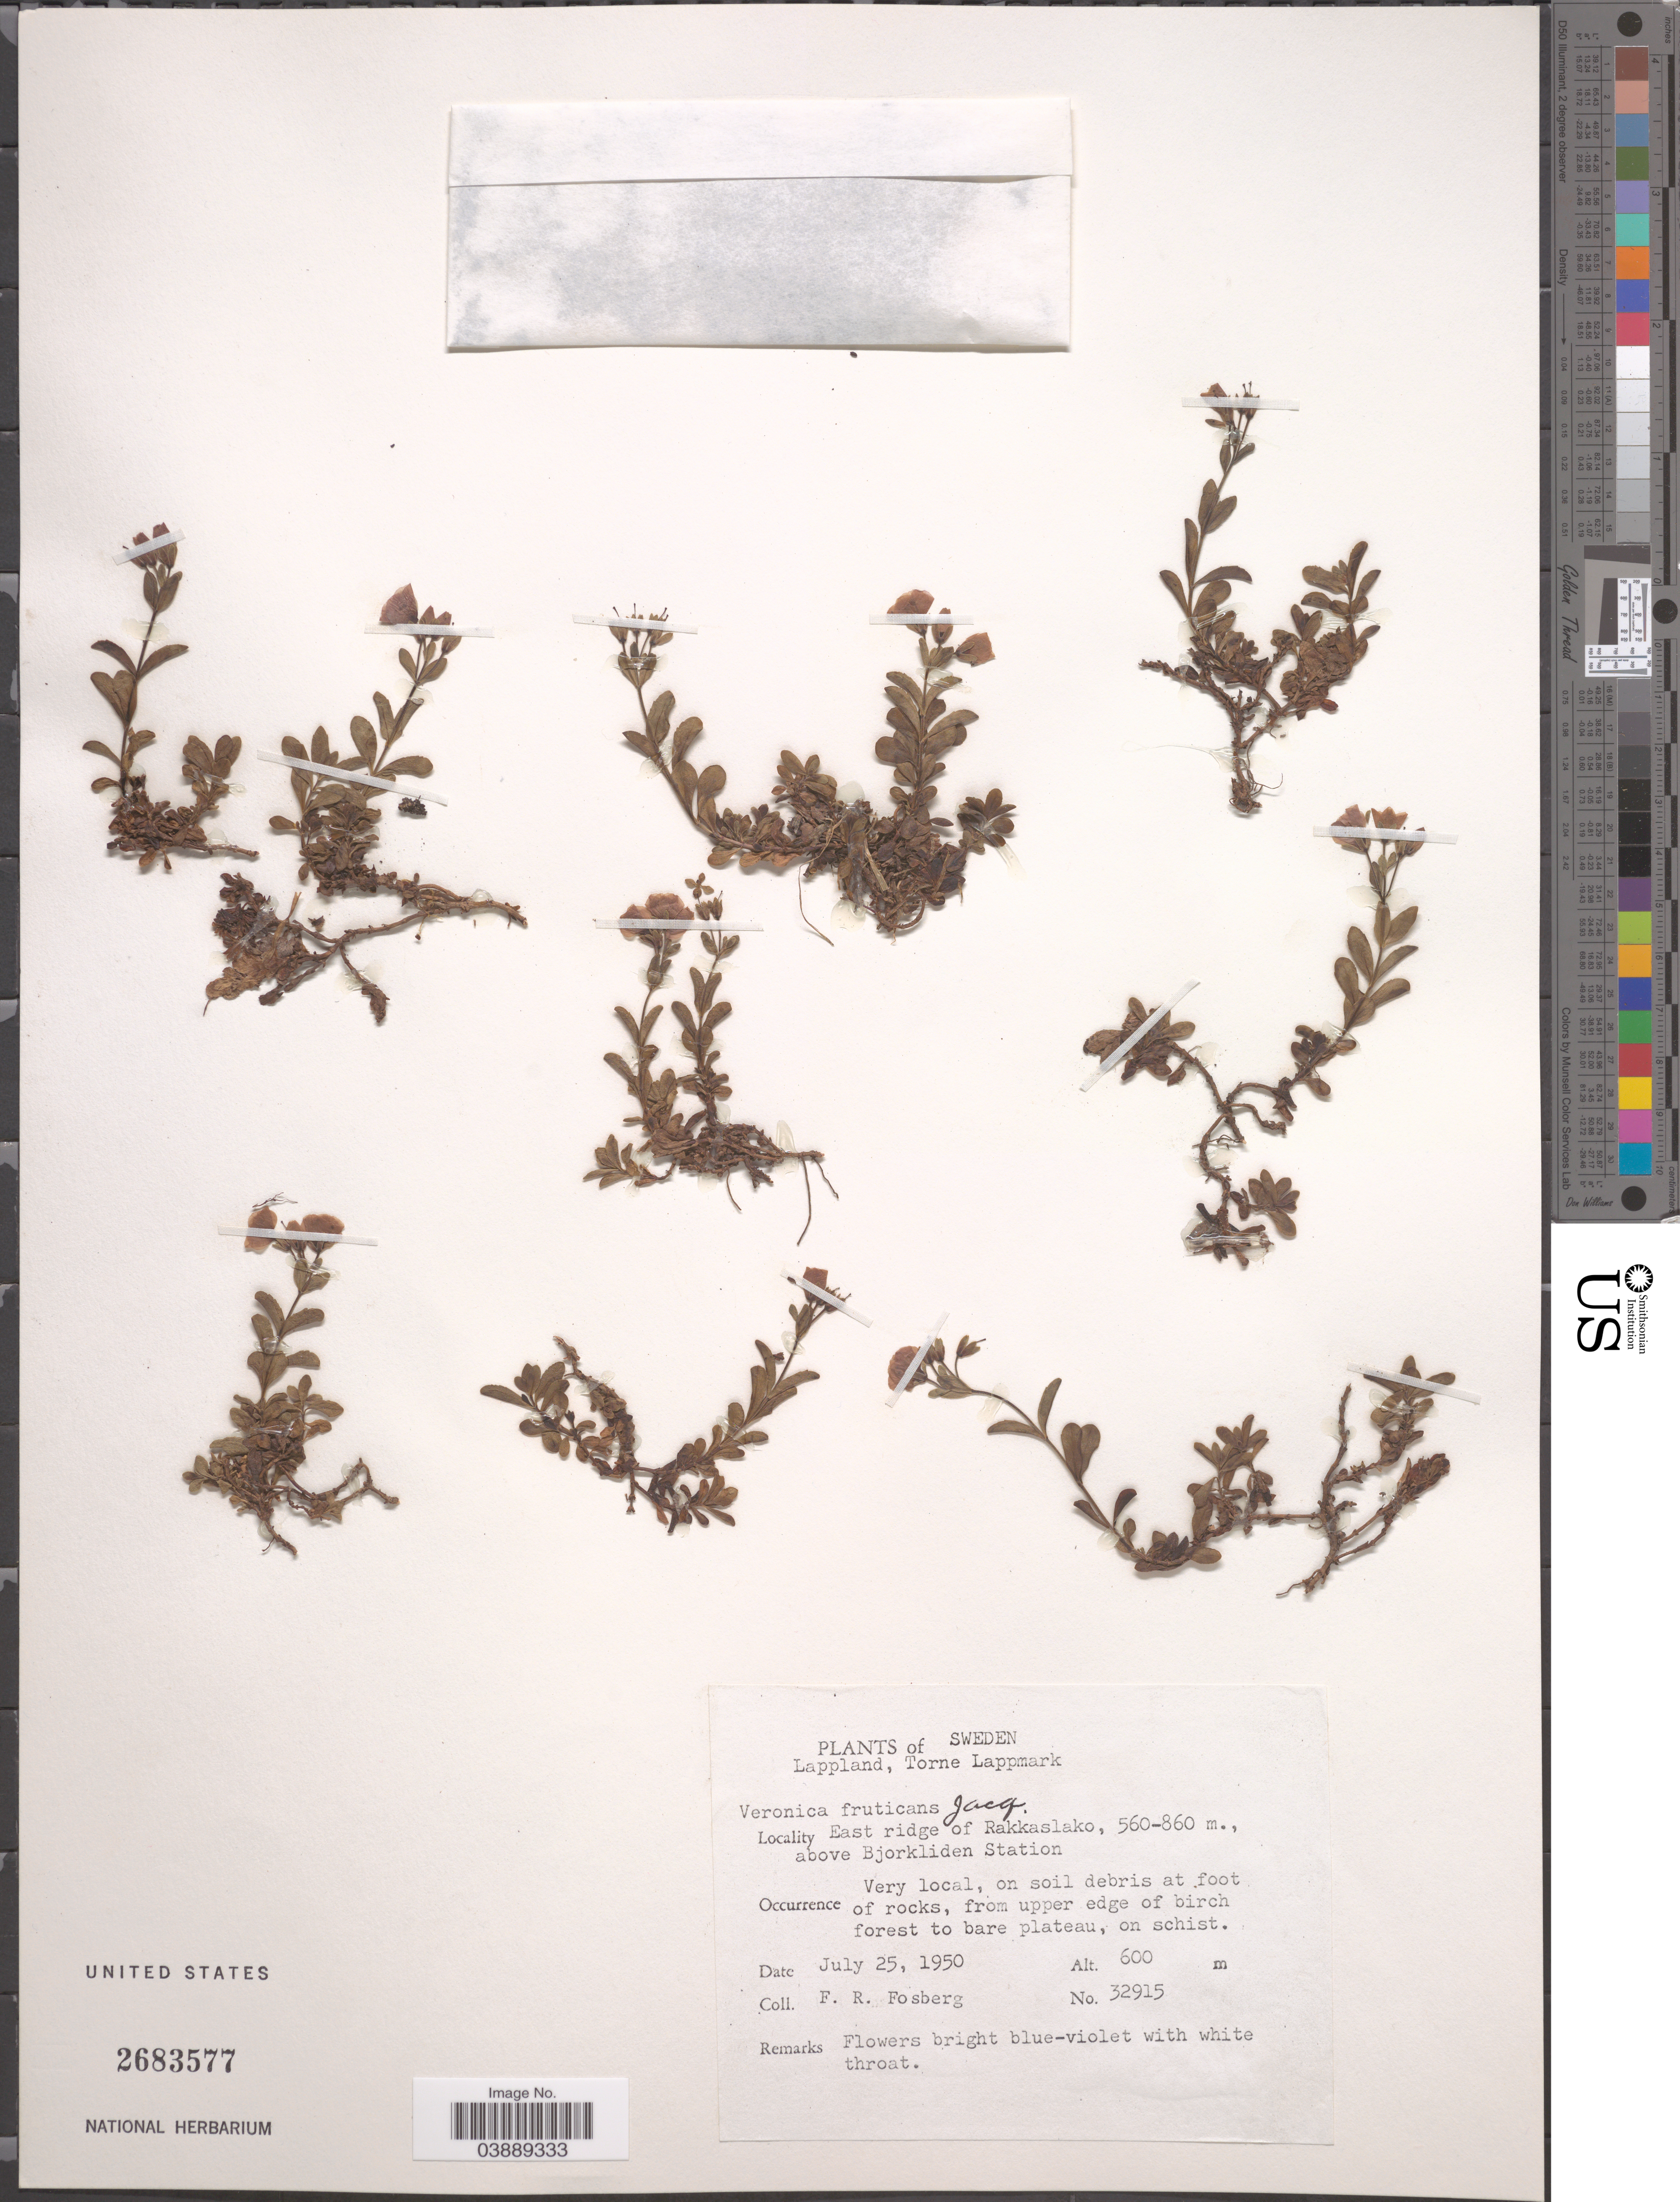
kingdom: Plantae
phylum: Tracheophyta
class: Magnoliopsida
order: Lamiales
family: Plantaginaceae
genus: Veronica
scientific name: Veronica fruticans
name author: Jacq.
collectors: F. R. Fosberg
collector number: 32915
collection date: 1950-07-25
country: Sweden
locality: Lappland, Torne Lappmark. East ridge of Rakkaslako, 560-860 m., above Bjorkliden Station.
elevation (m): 600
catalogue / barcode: US 2683577